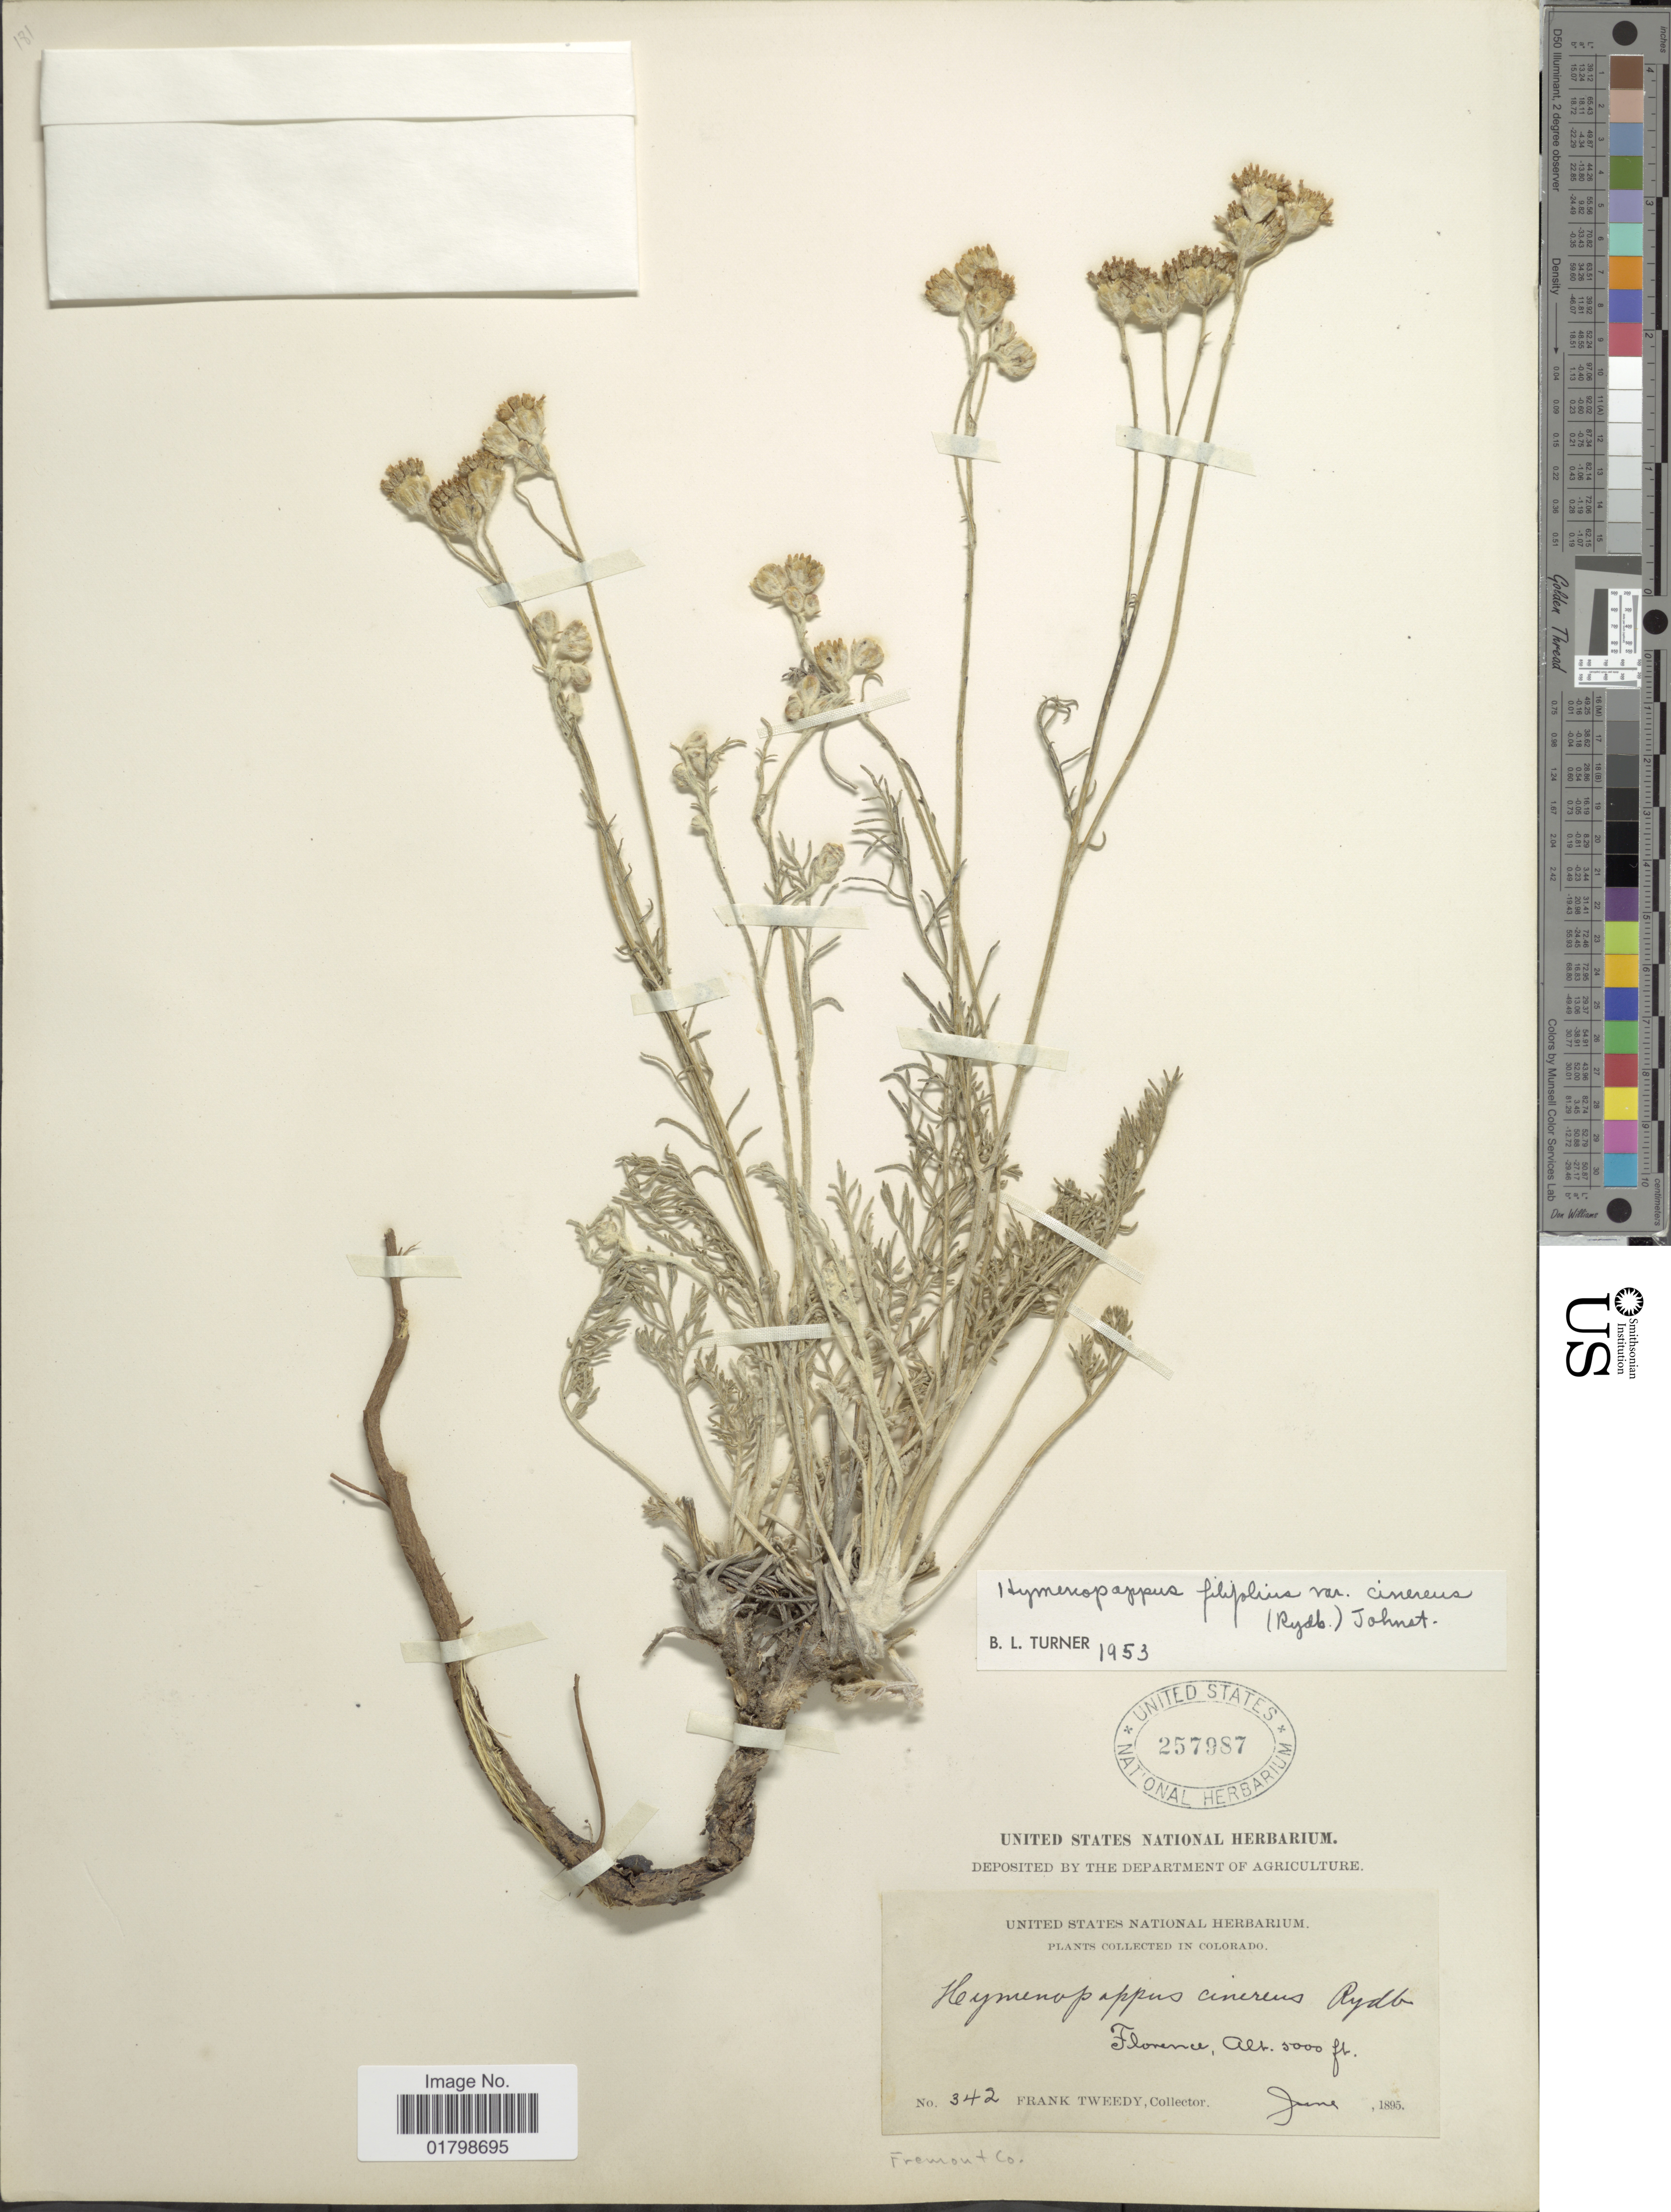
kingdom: Plantae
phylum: Tracheophyta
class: Magnoliopsida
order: Asterales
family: Asteraceae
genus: Hymenopappus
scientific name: Hymenopappus filifolius var. cinereus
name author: (Rydb.) I.M. Johnst.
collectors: F. Tweedy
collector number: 342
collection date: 1895-06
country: United States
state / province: Colorado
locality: Florence, Fremont Co.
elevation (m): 1524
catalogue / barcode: US 257987